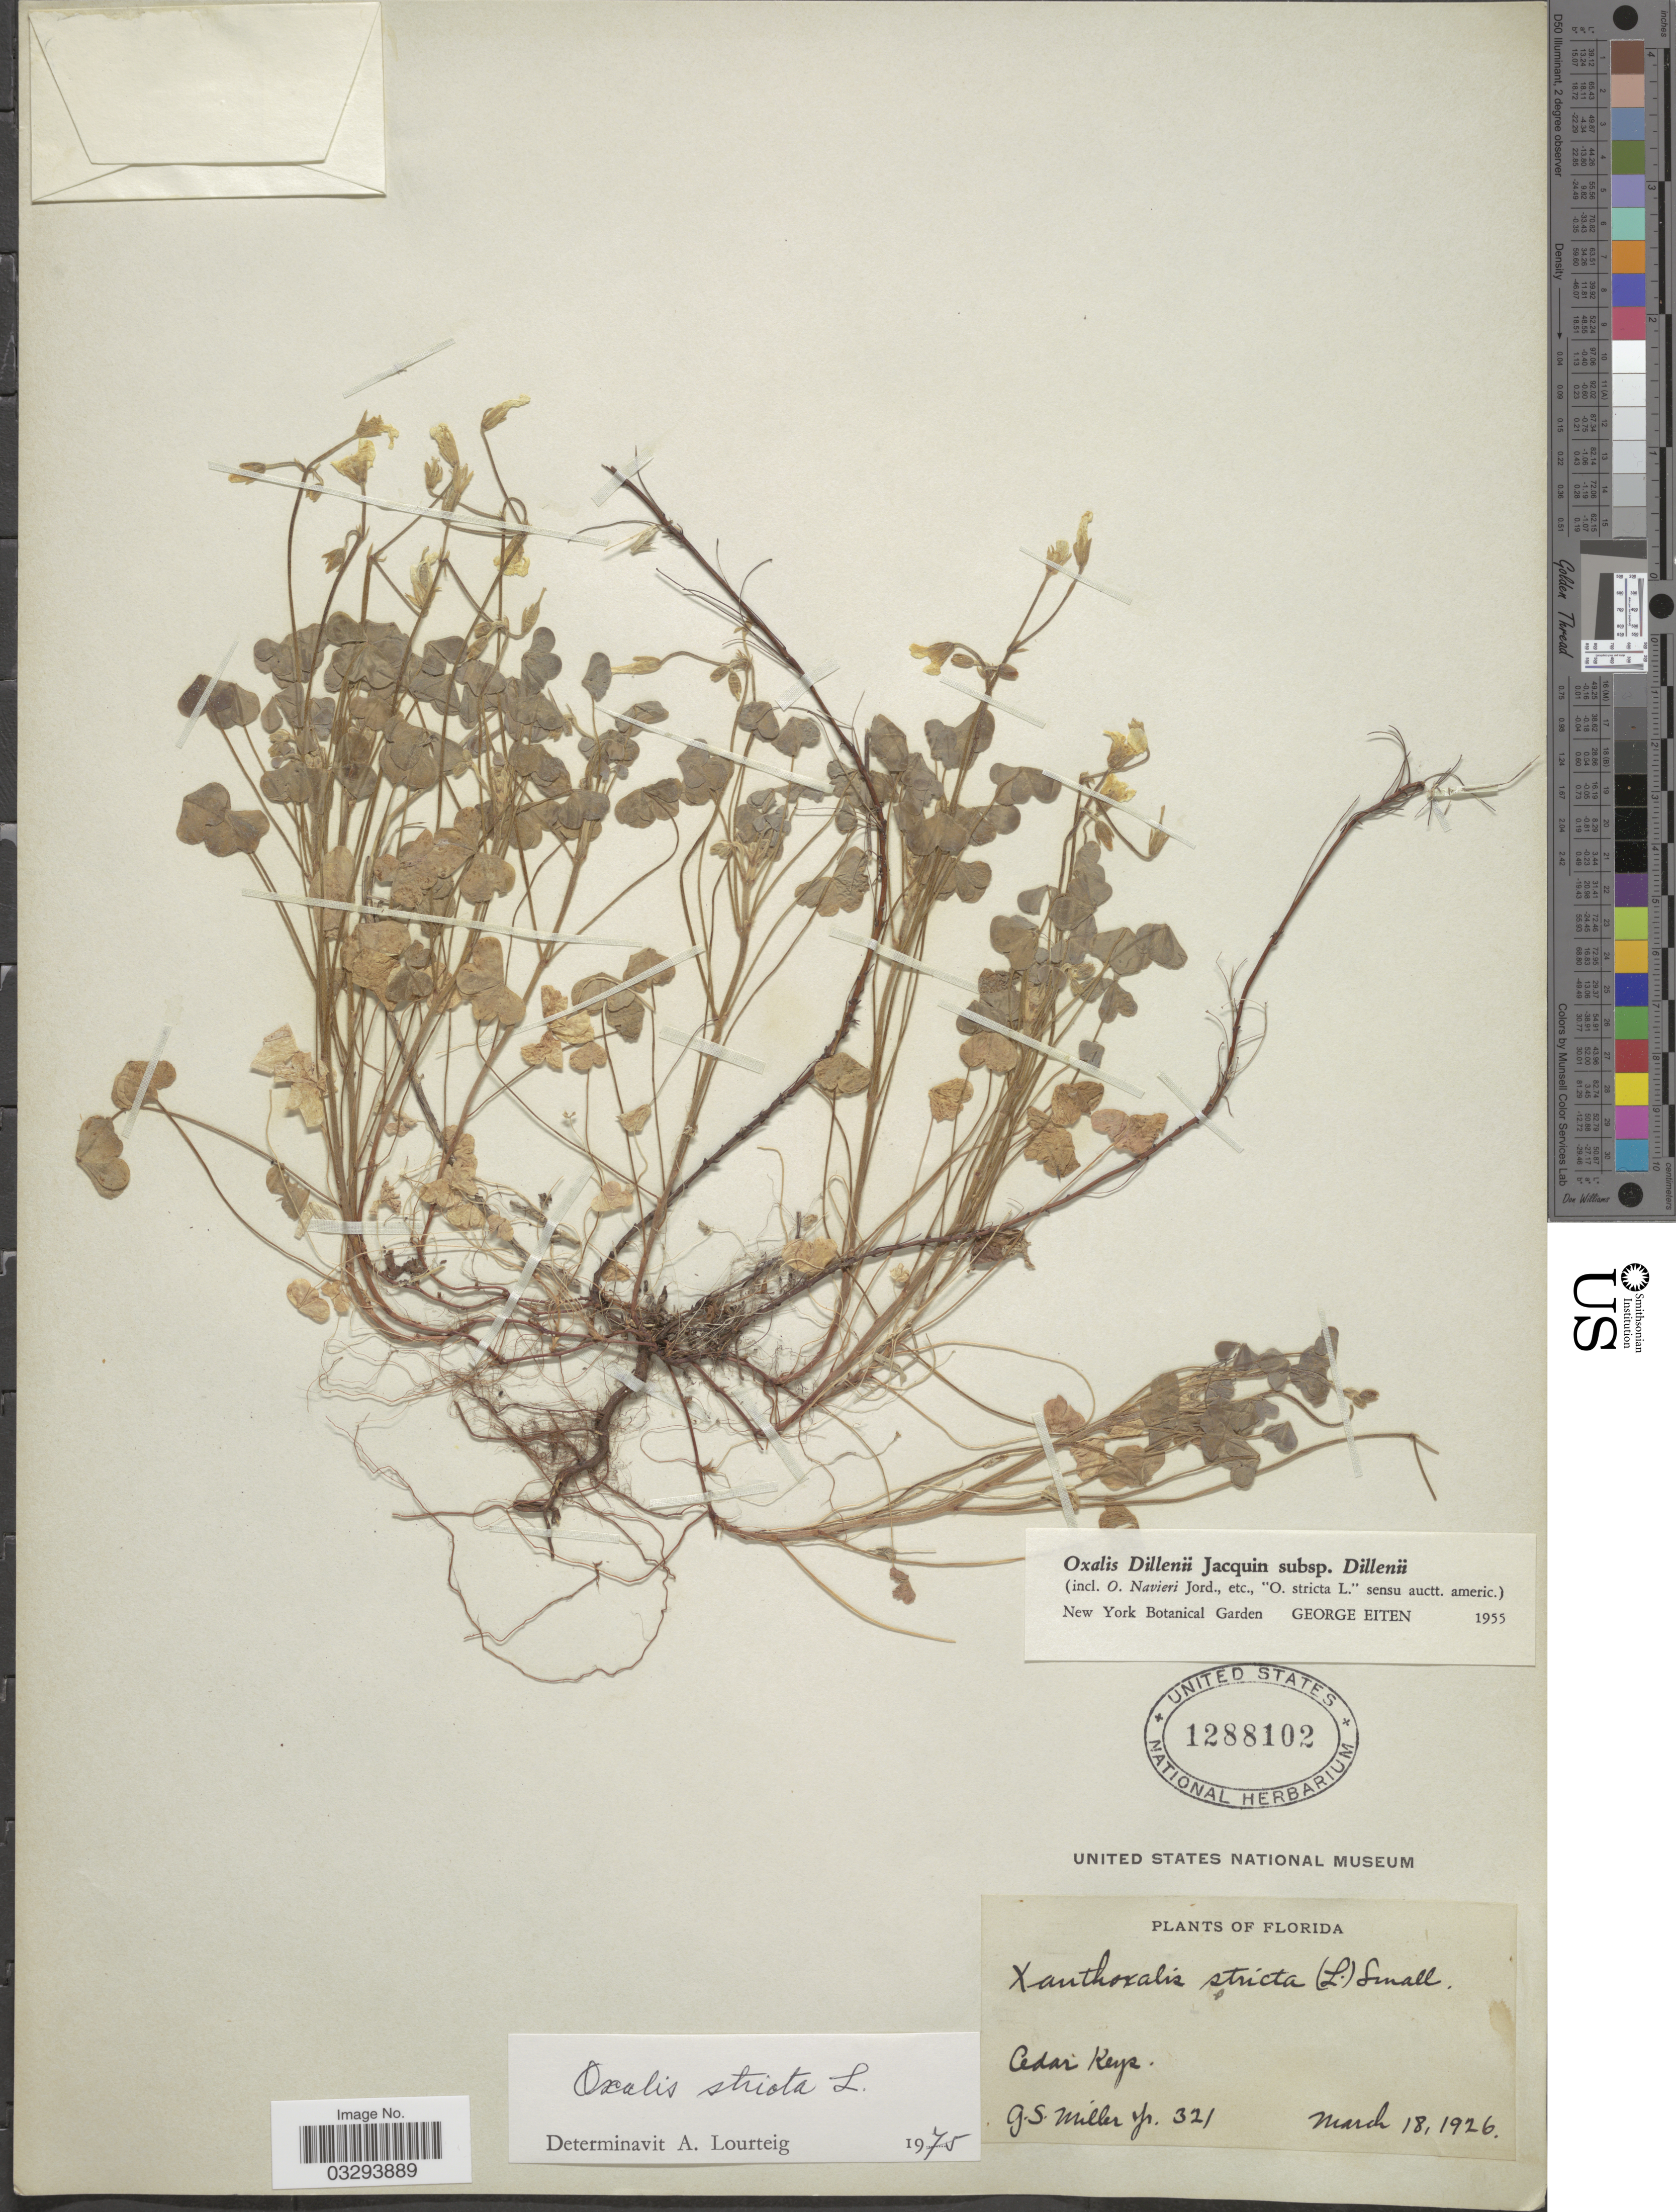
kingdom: Plantae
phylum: Tracheophyta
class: Magnoliopsida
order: Oxalidales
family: Oxalidaceae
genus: Oxalis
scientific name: Oxalis stricta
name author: L.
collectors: G. S. Miller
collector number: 321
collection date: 1926-03-18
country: United States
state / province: Florida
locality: Cedar Keys.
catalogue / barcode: US 1288102